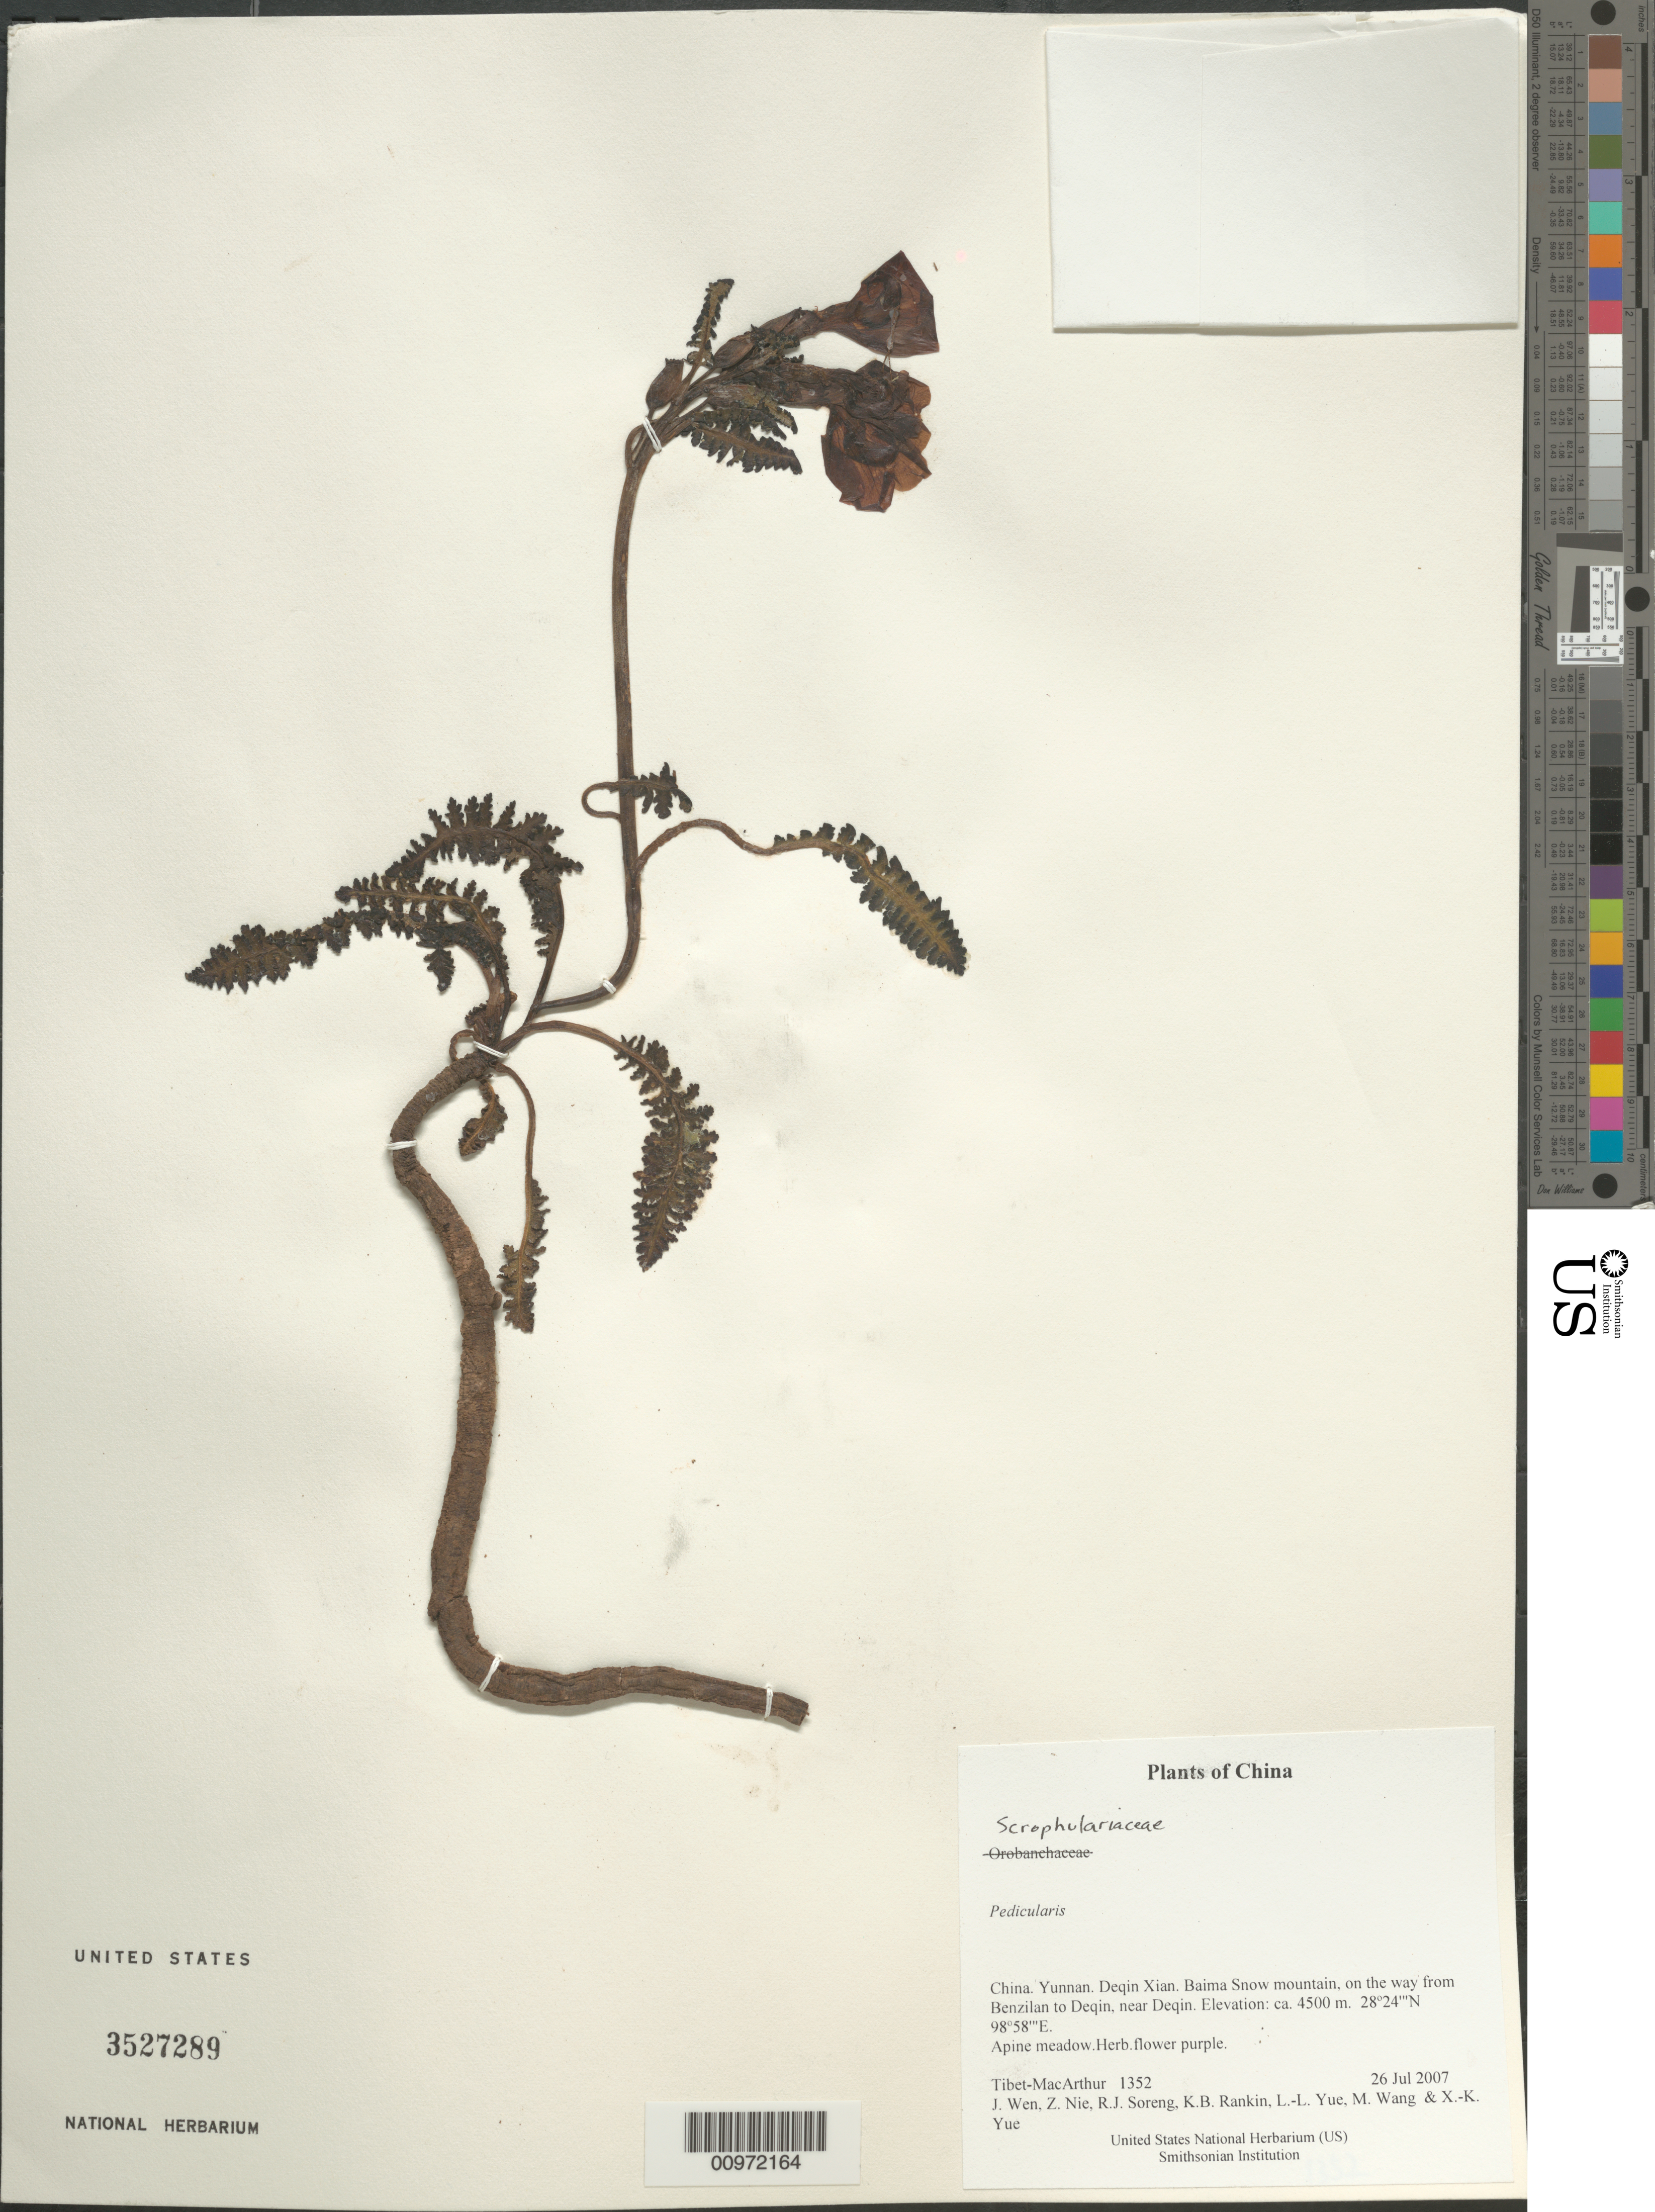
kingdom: Plantae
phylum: Tracheophyta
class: Magnoliopsida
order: Lamiales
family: Orobanchaceae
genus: Pedicularis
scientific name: Pedicularis sp.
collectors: Tibet-MacArthur, J. Wen, Z. Nie, R. J. Soreng, K. Rankin, L. Yue, M. Wang & X. Yue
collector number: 1352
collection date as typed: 26 Jul 2007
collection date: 2007-07-26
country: China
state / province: Yunnan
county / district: Deqin Xian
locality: Baima Snow mountain, on the way from Benzilan to Deqin, near Deqin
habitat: Apine meadow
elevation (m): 4500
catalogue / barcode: US 3527289